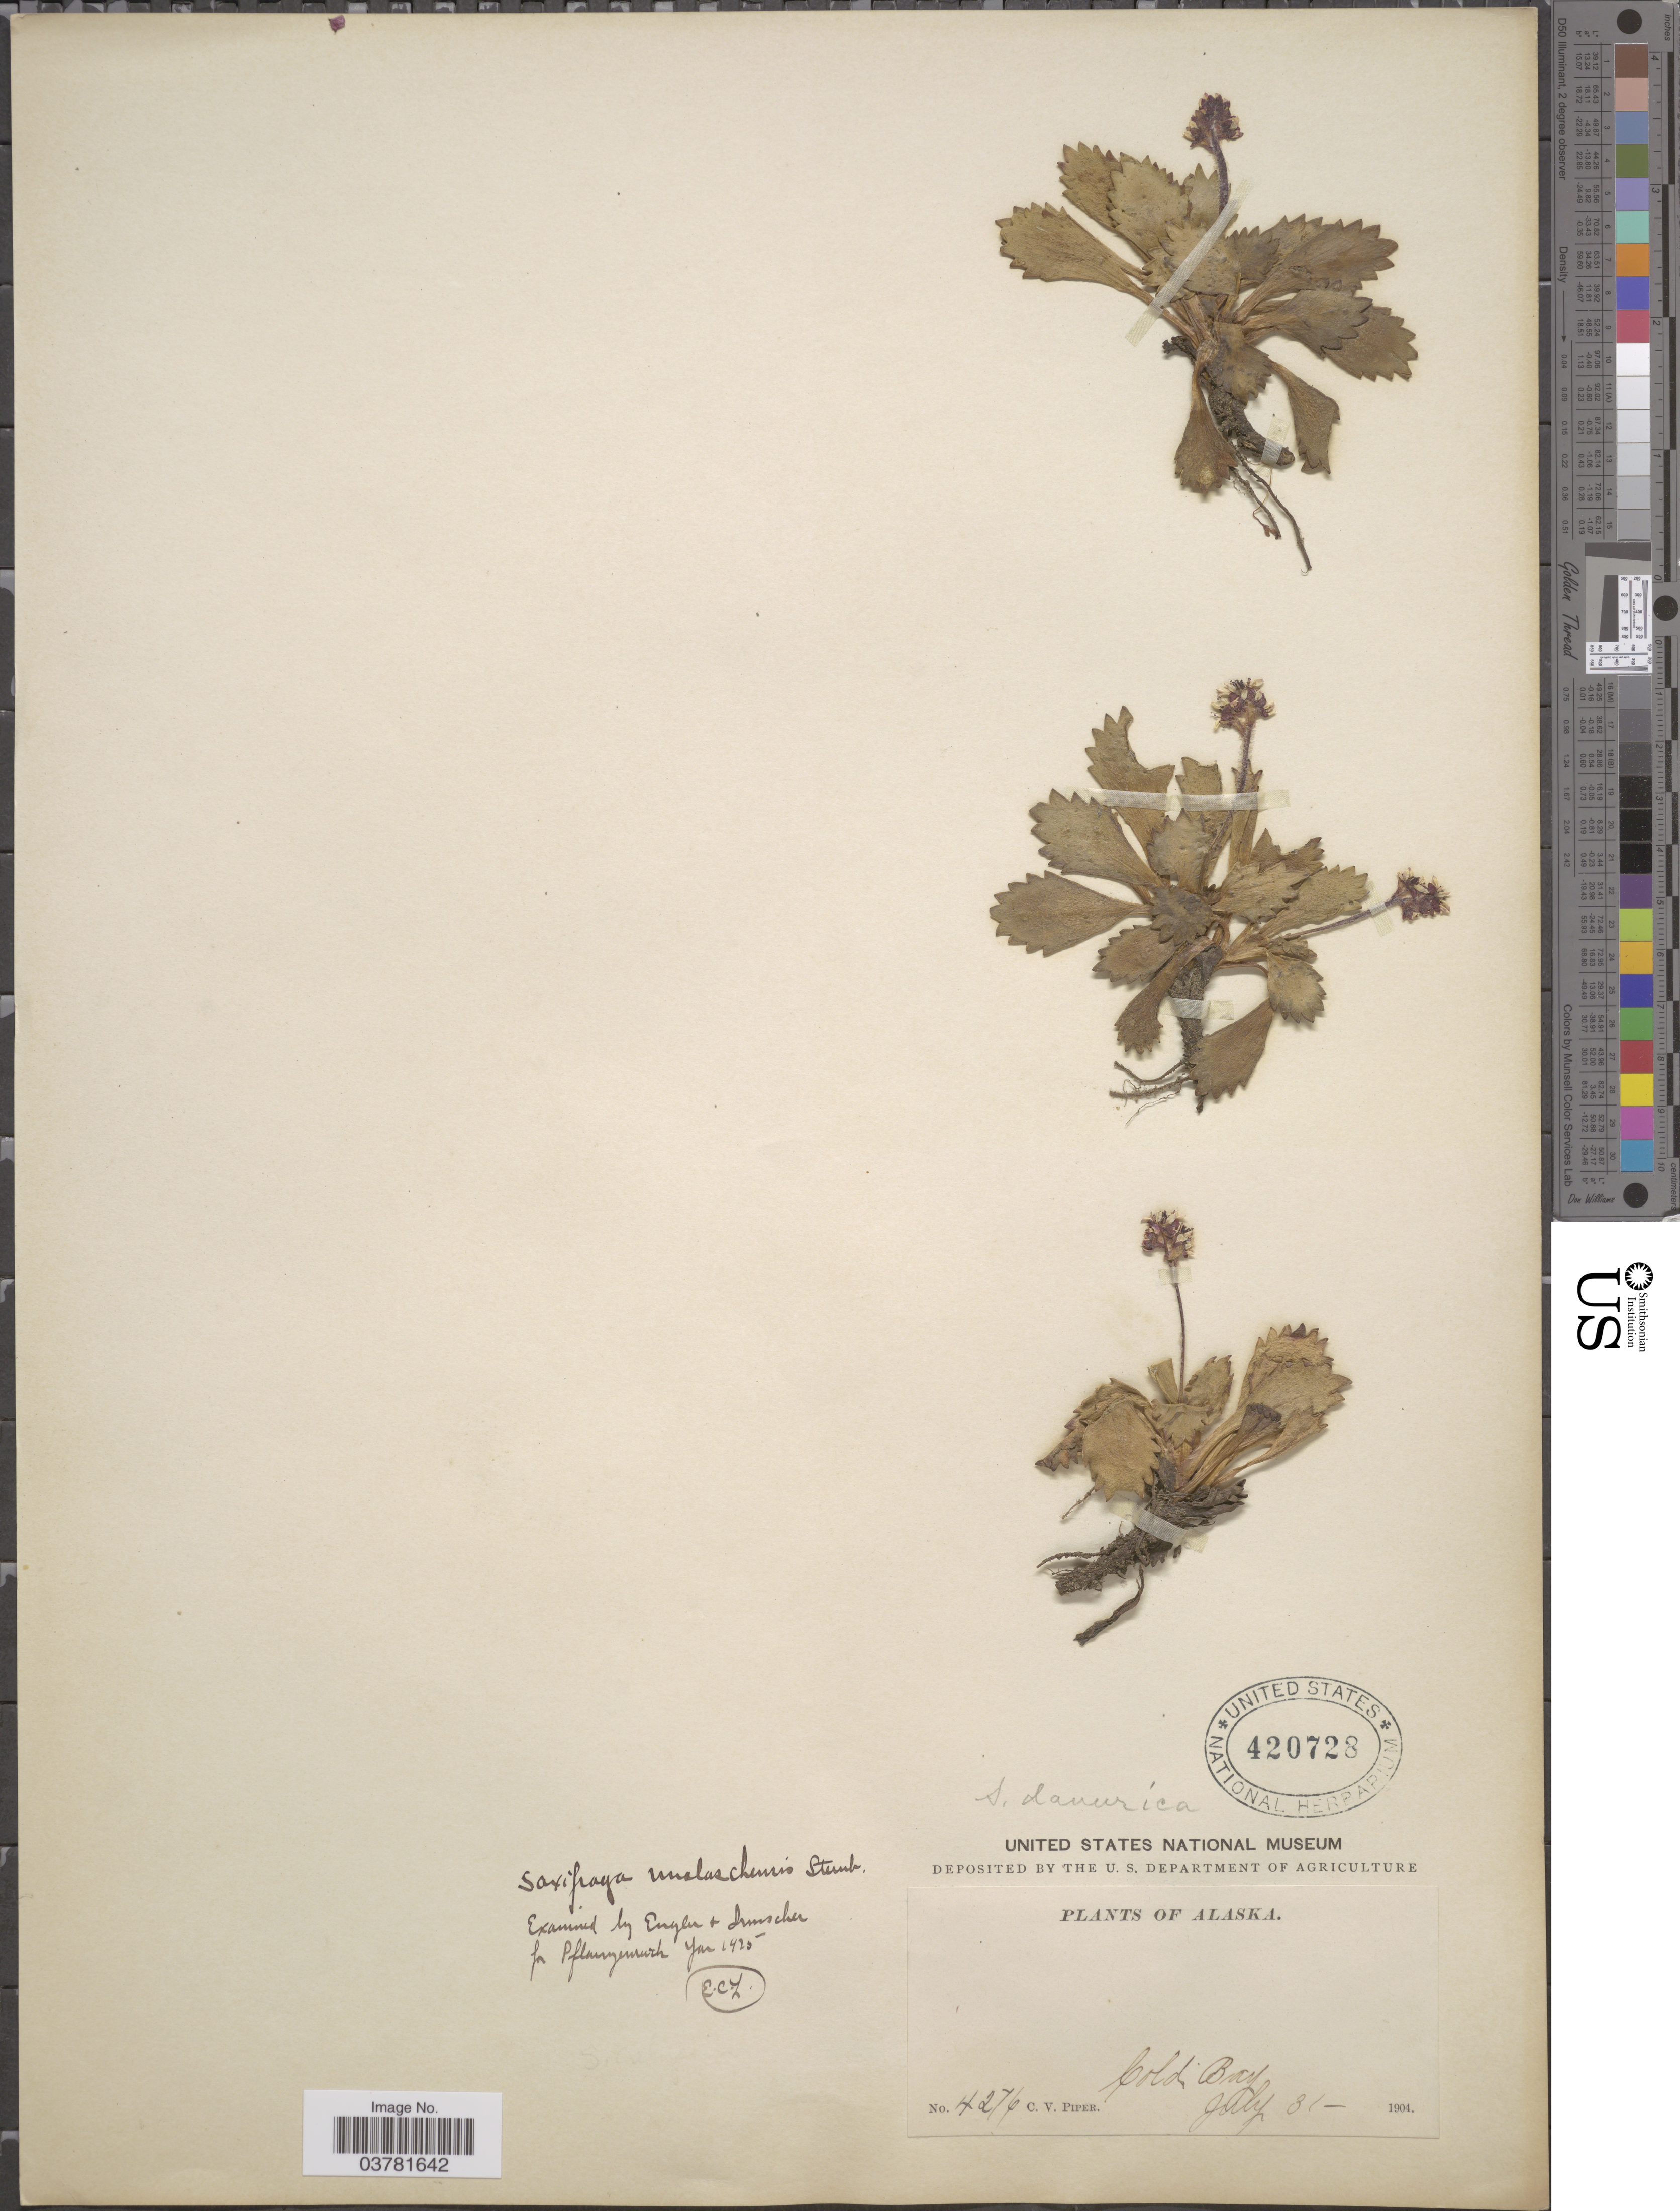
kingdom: Plantae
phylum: Tracheophyta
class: Magnoliopsida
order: Saxifragales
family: Saxifragaceae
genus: Micranthes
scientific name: Micranthes unalaschcensis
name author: (Sternb.) Gornall & H. Ohba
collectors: C. V. Piper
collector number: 4276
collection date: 1904-07-31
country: United States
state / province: Alaska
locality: Cold Bay.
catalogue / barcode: US 420728